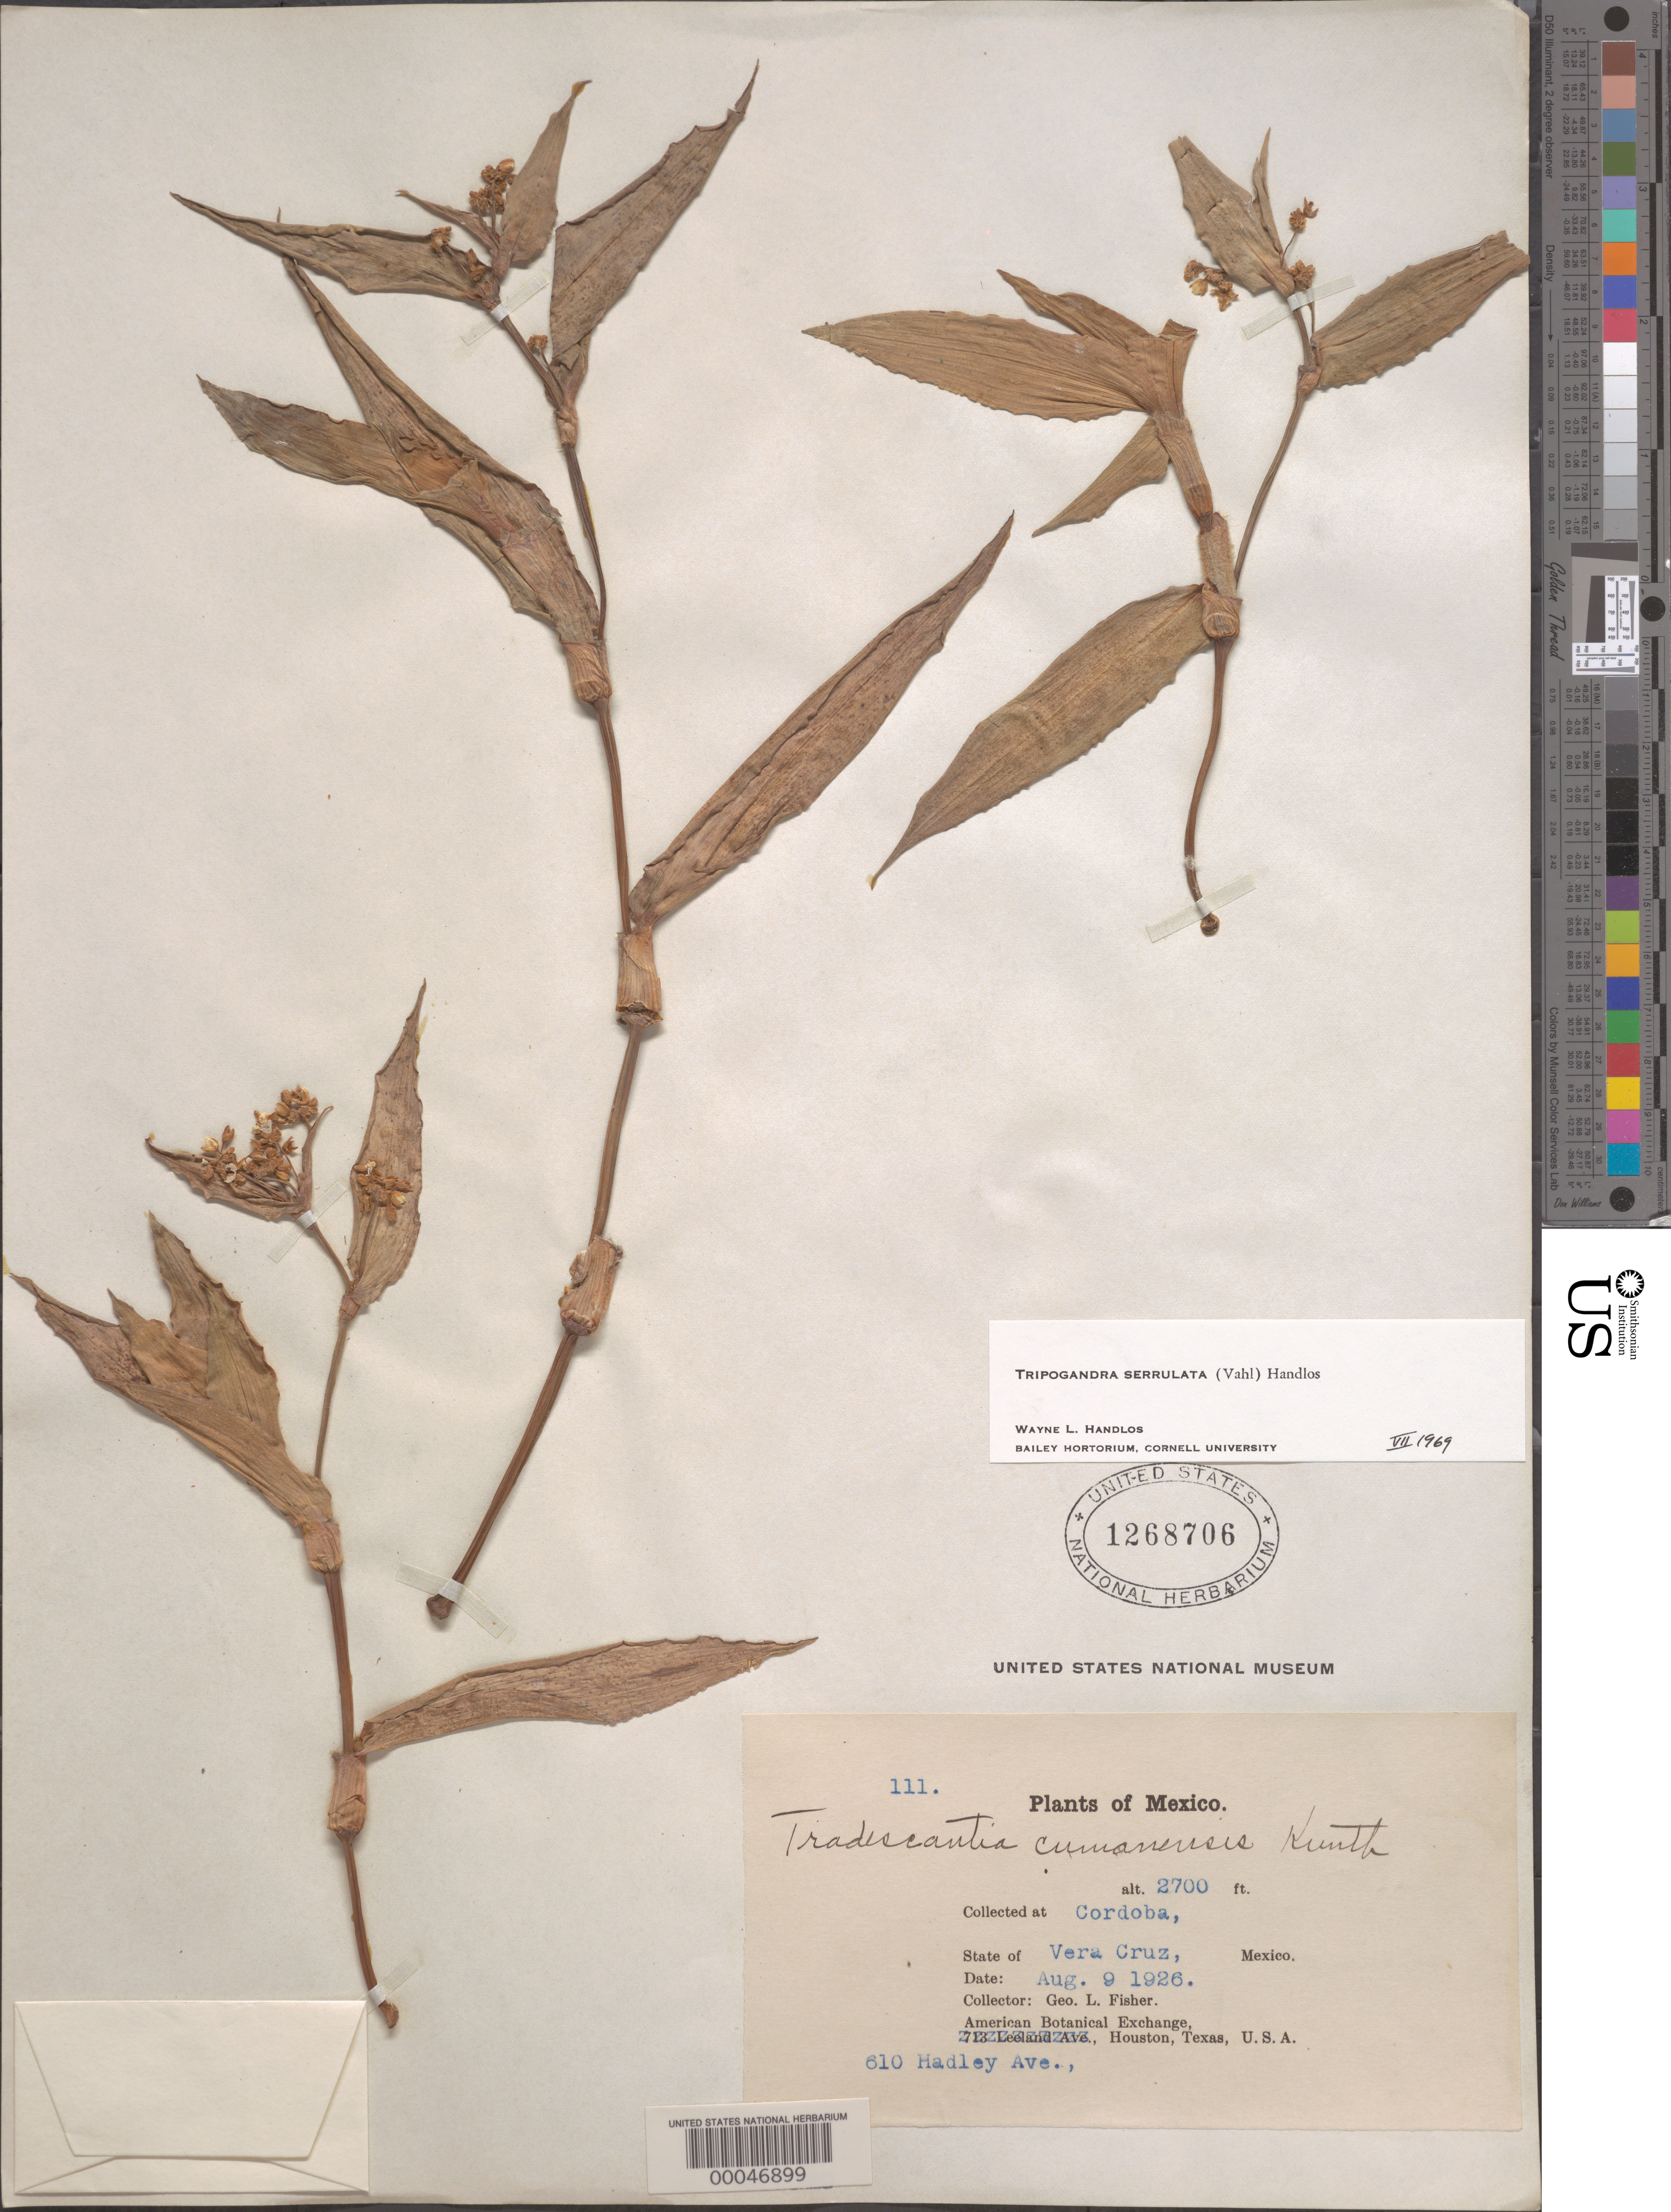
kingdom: Plantae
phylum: Tracheophyta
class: Liliopsida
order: Commelinales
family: Commelinaceae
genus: Tripogandra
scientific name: Tripogandra serrulata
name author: (Vahl) Handlos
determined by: Handlos, W. L.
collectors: G. L. Fisher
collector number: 111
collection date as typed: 09 Aug 1926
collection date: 1926-08-09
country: Mexico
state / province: Veracruz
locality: Córdoba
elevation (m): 824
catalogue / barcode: US 1268706